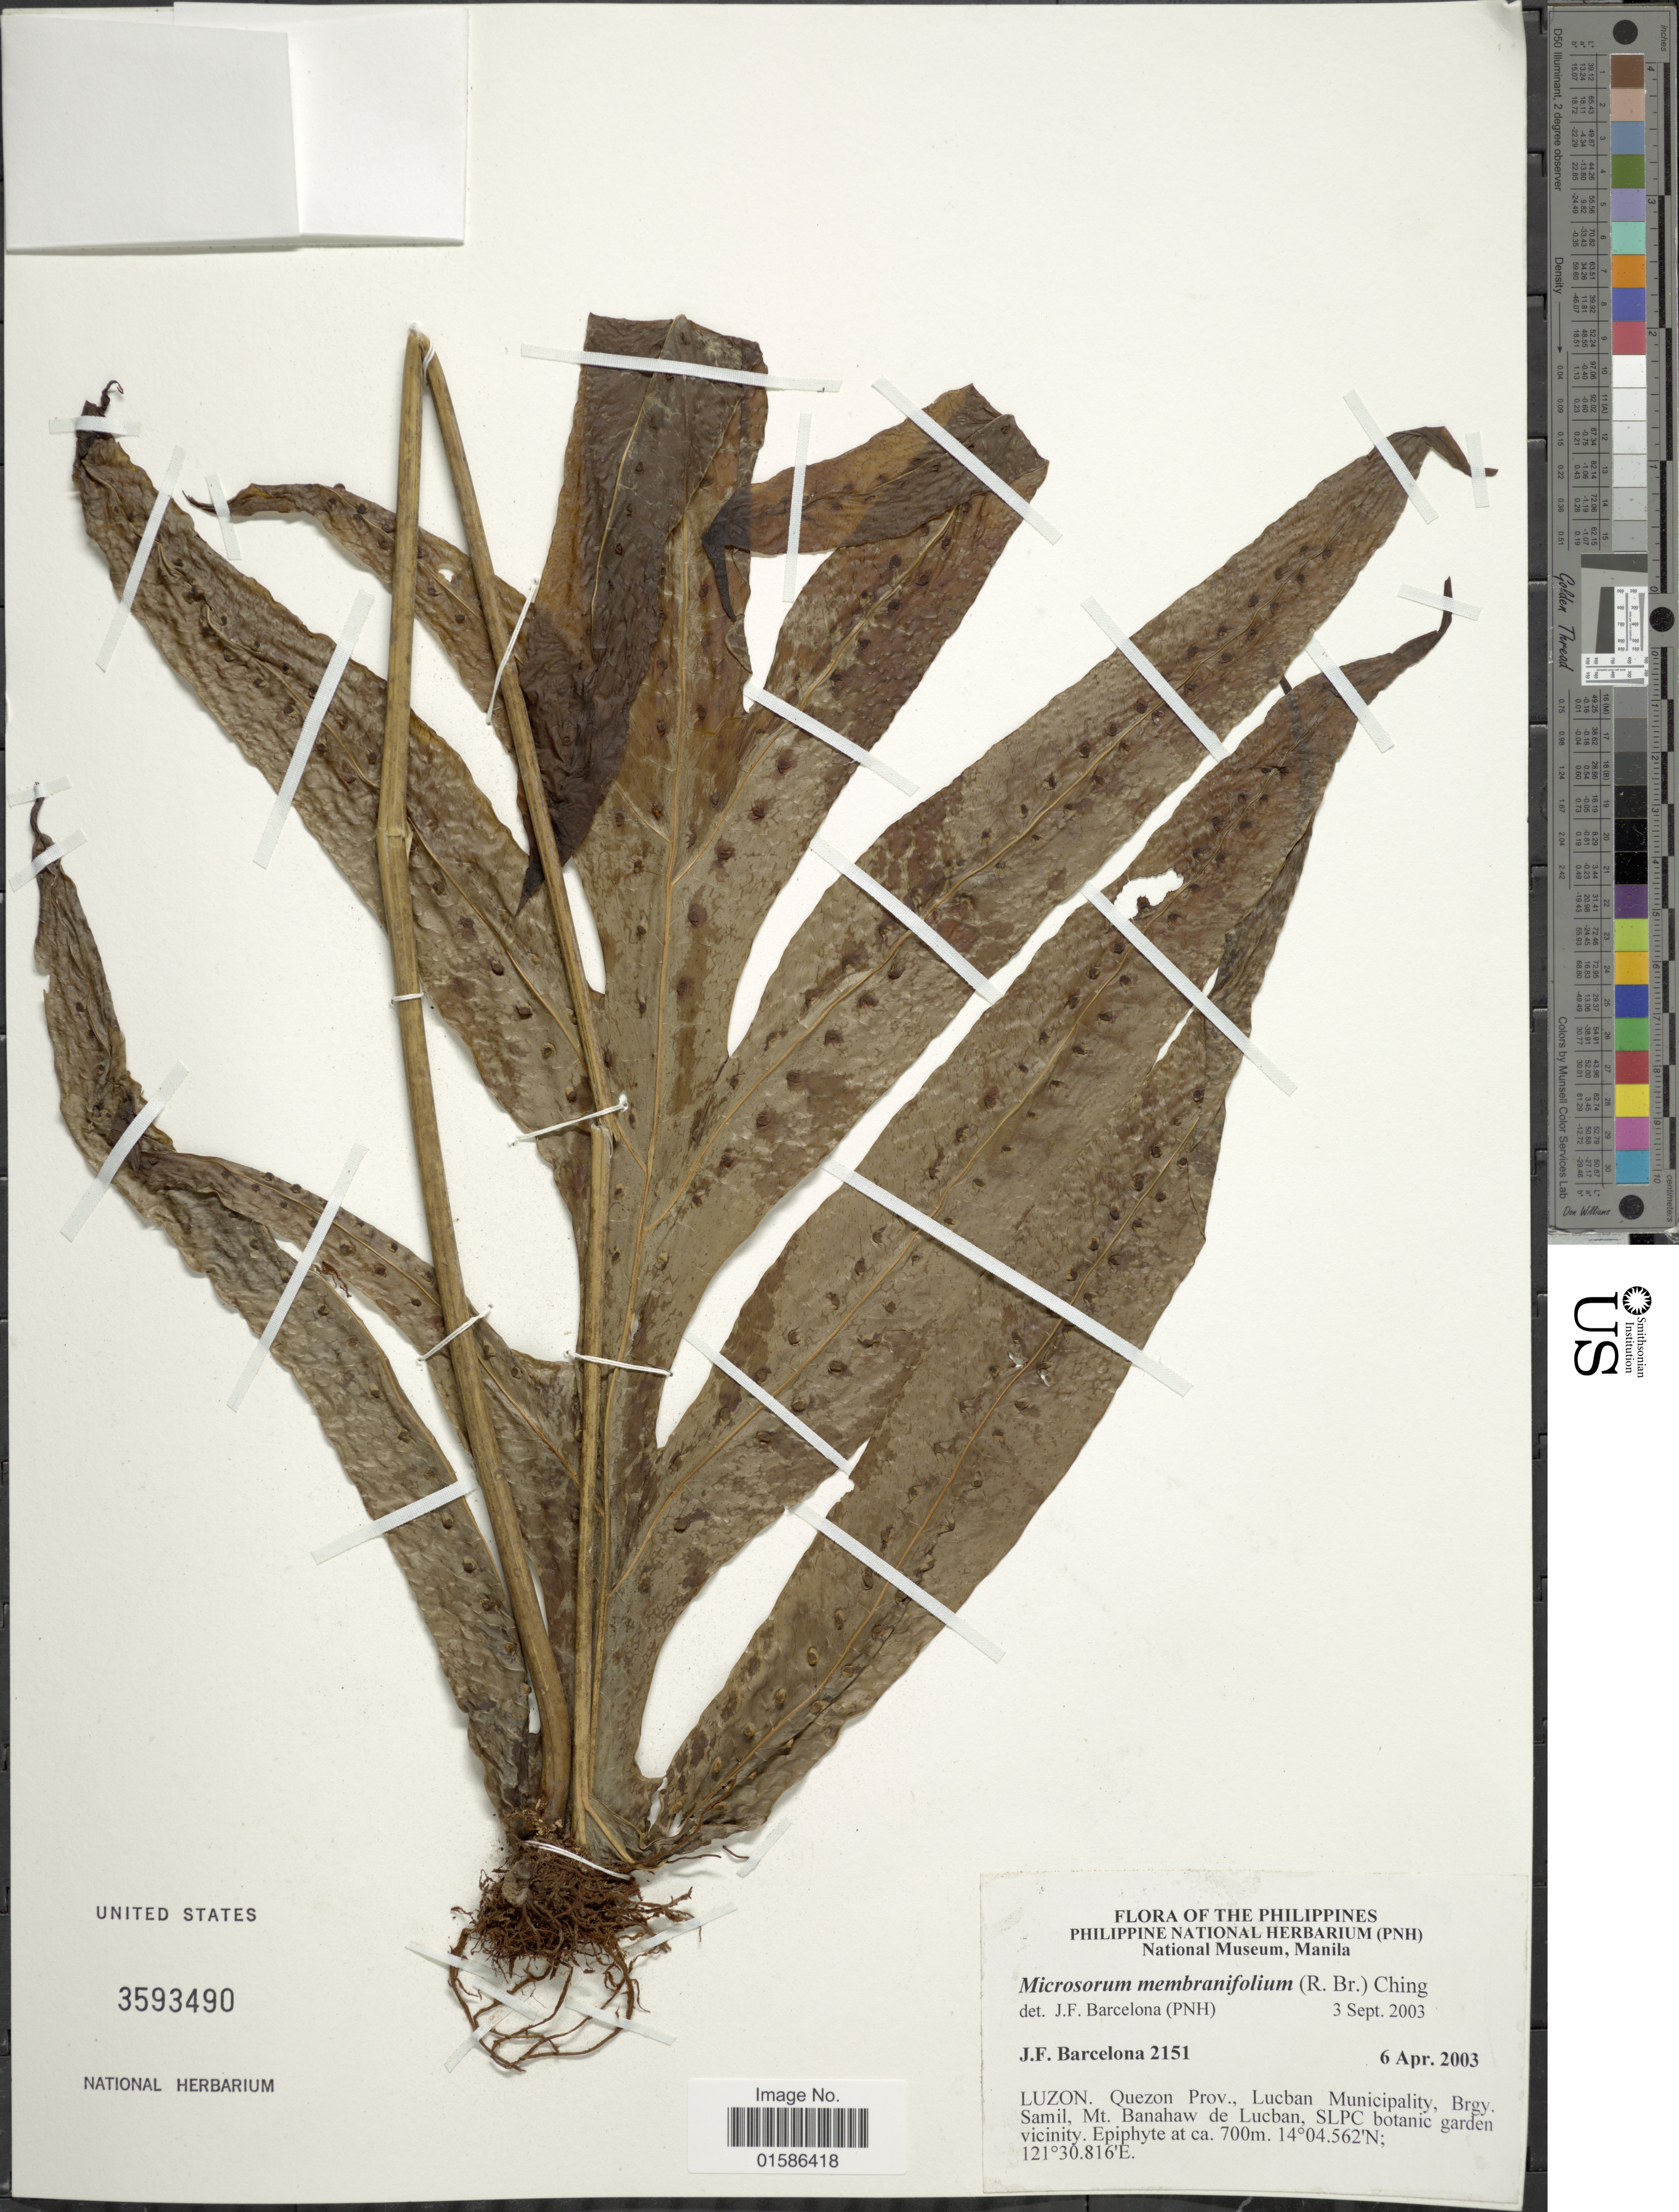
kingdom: Plantae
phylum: Tracheophyta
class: Polypodiopsida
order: Polypodiales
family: Polypodiaceae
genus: Microsorum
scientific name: Microsorum membranifolium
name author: (R. Br.) Ching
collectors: J. F. Barcelona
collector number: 2151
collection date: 2003-04-06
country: Philippines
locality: Luzon, Quezon Prov., Lucban Municipality, Brhy Samil, Mt Banahaw de Lucban, SLPC botanic garden vicinity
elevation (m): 700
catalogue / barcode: US 3593490